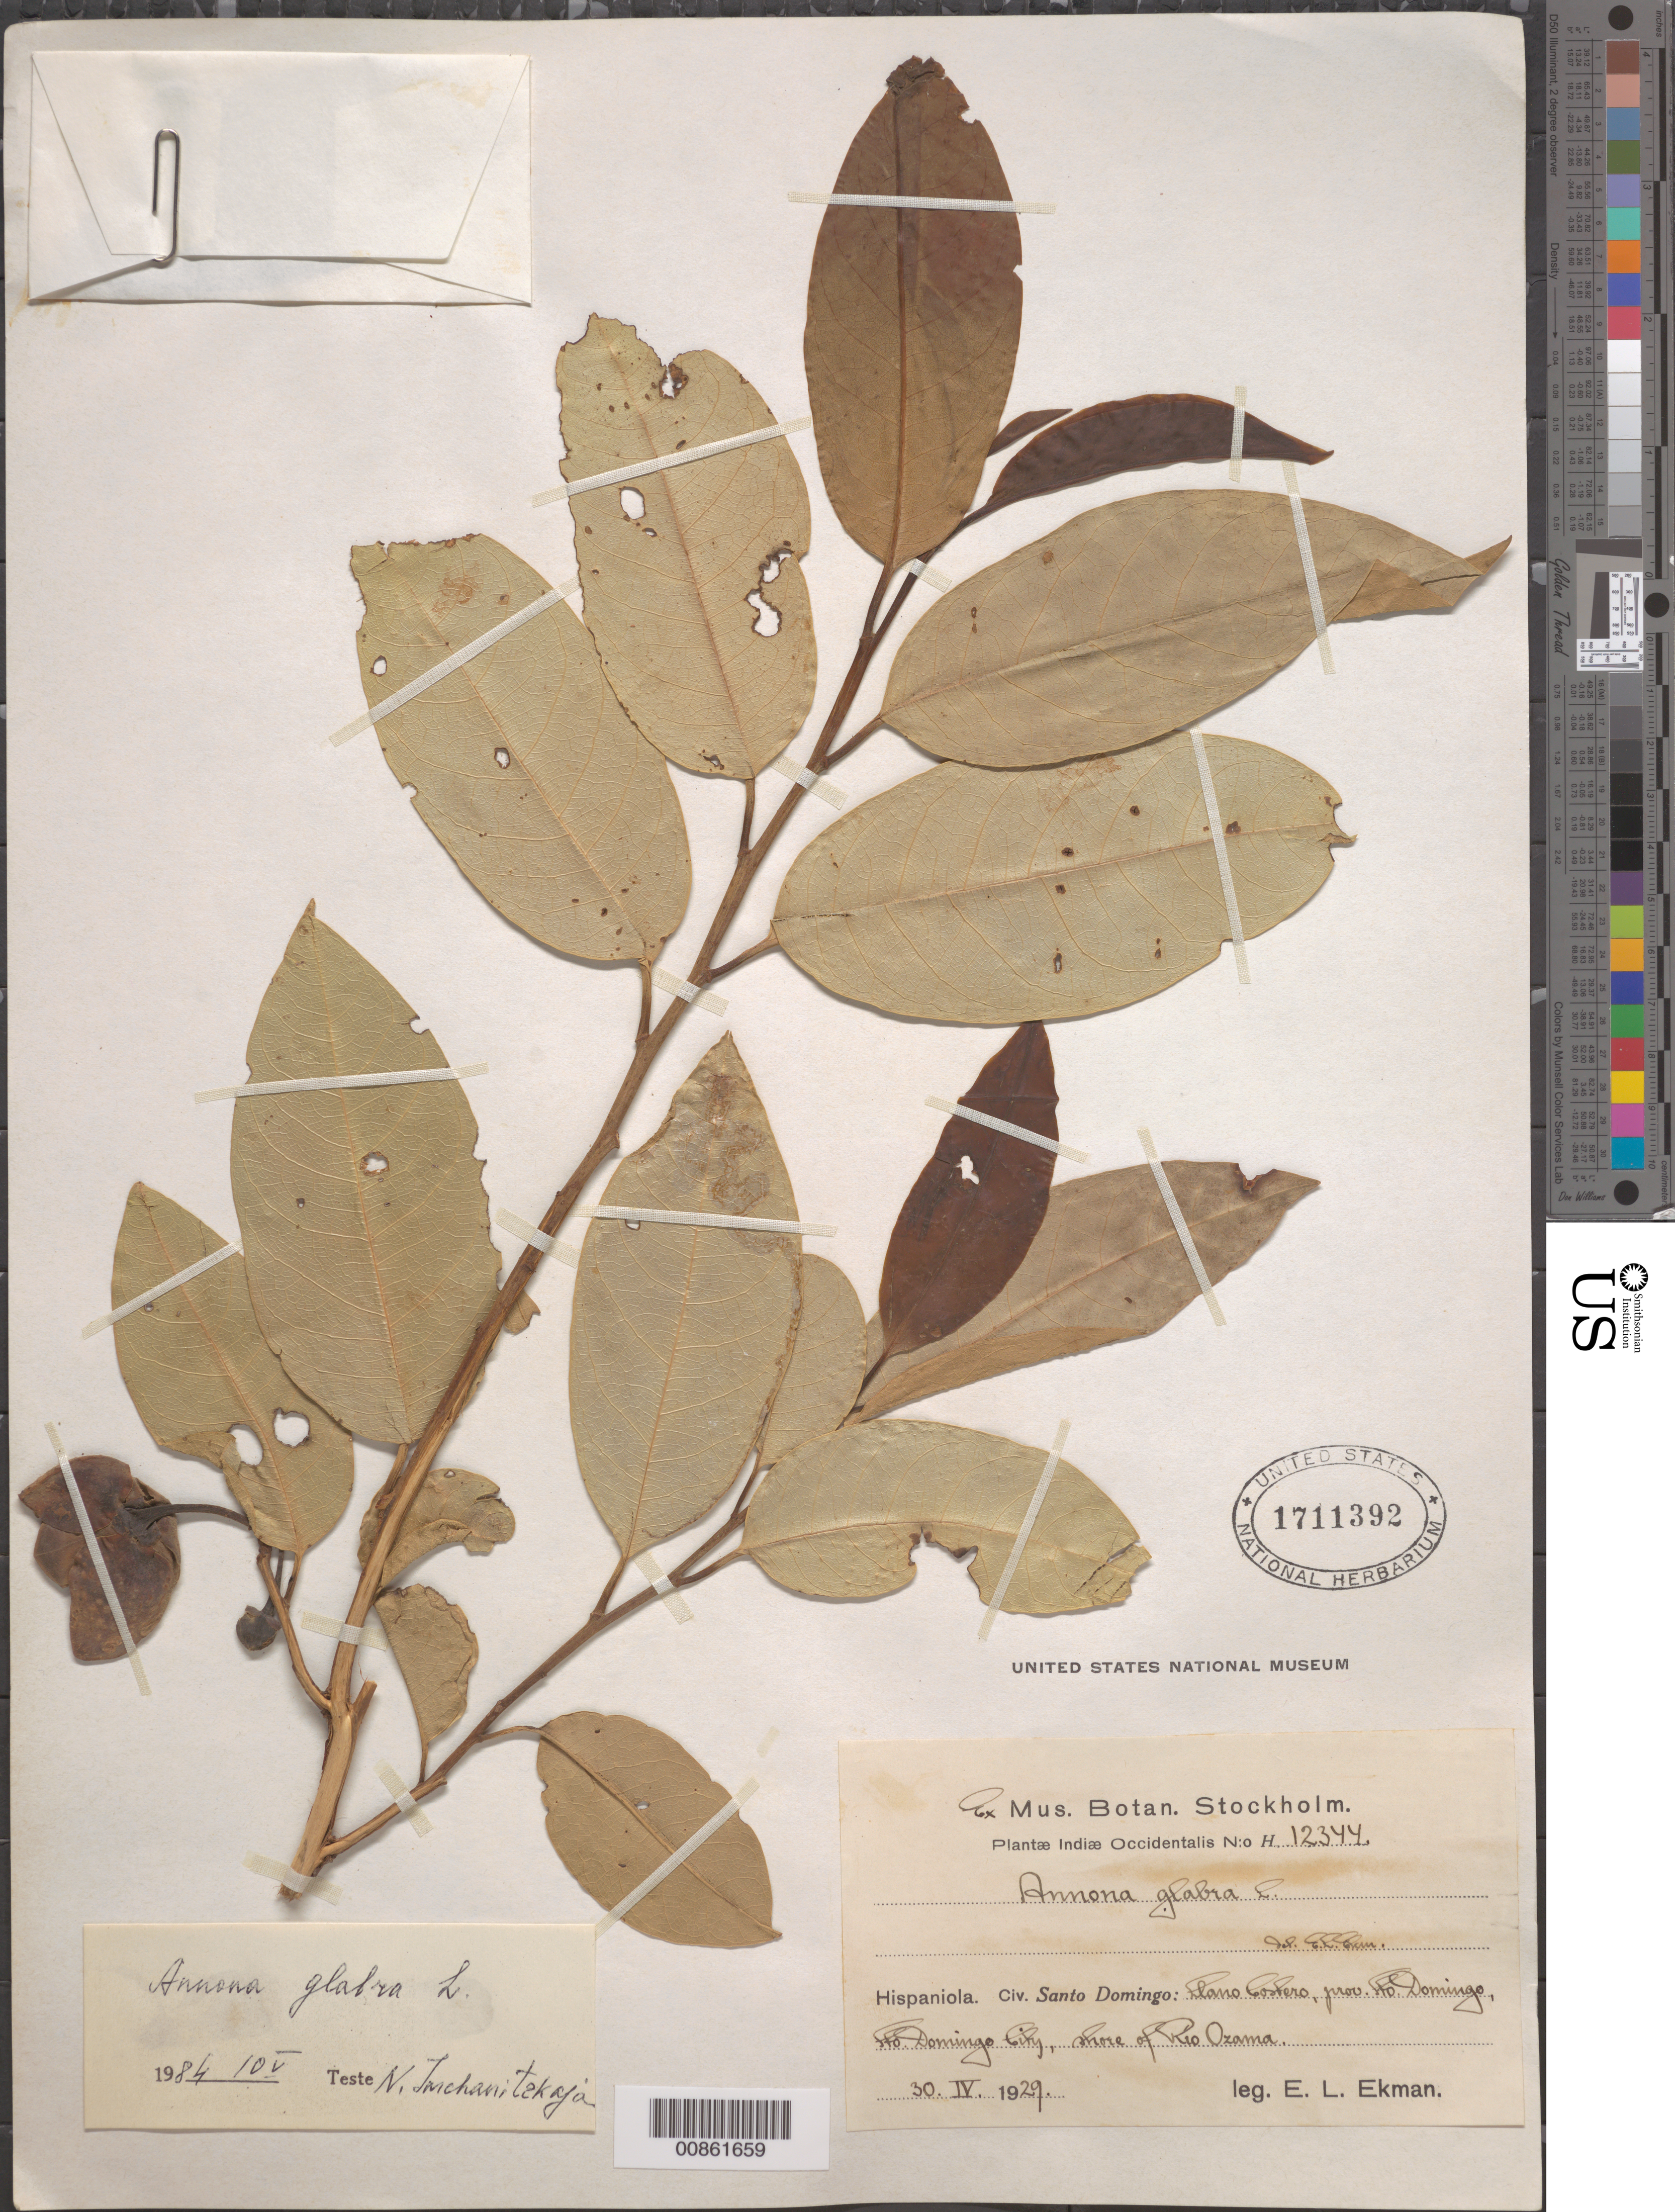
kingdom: Plantae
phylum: Tracheophyta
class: Magnoliopsida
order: Magnoliales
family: Annonaceae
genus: Annona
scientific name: Annona glabra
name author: L.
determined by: Imchanitzkaja, N.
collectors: E. L. Ekman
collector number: H 12344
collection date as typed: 30 Apr 1929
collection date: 1929-04-30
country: Dominican Republic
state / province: Distrito Nacional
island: Hispaniola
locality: Llano Costero, prov. Sto. Domingo (obsolete), Sto. Domingo City, shore of Río Ozama.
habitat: Shore of river.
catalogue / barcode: US 1711392